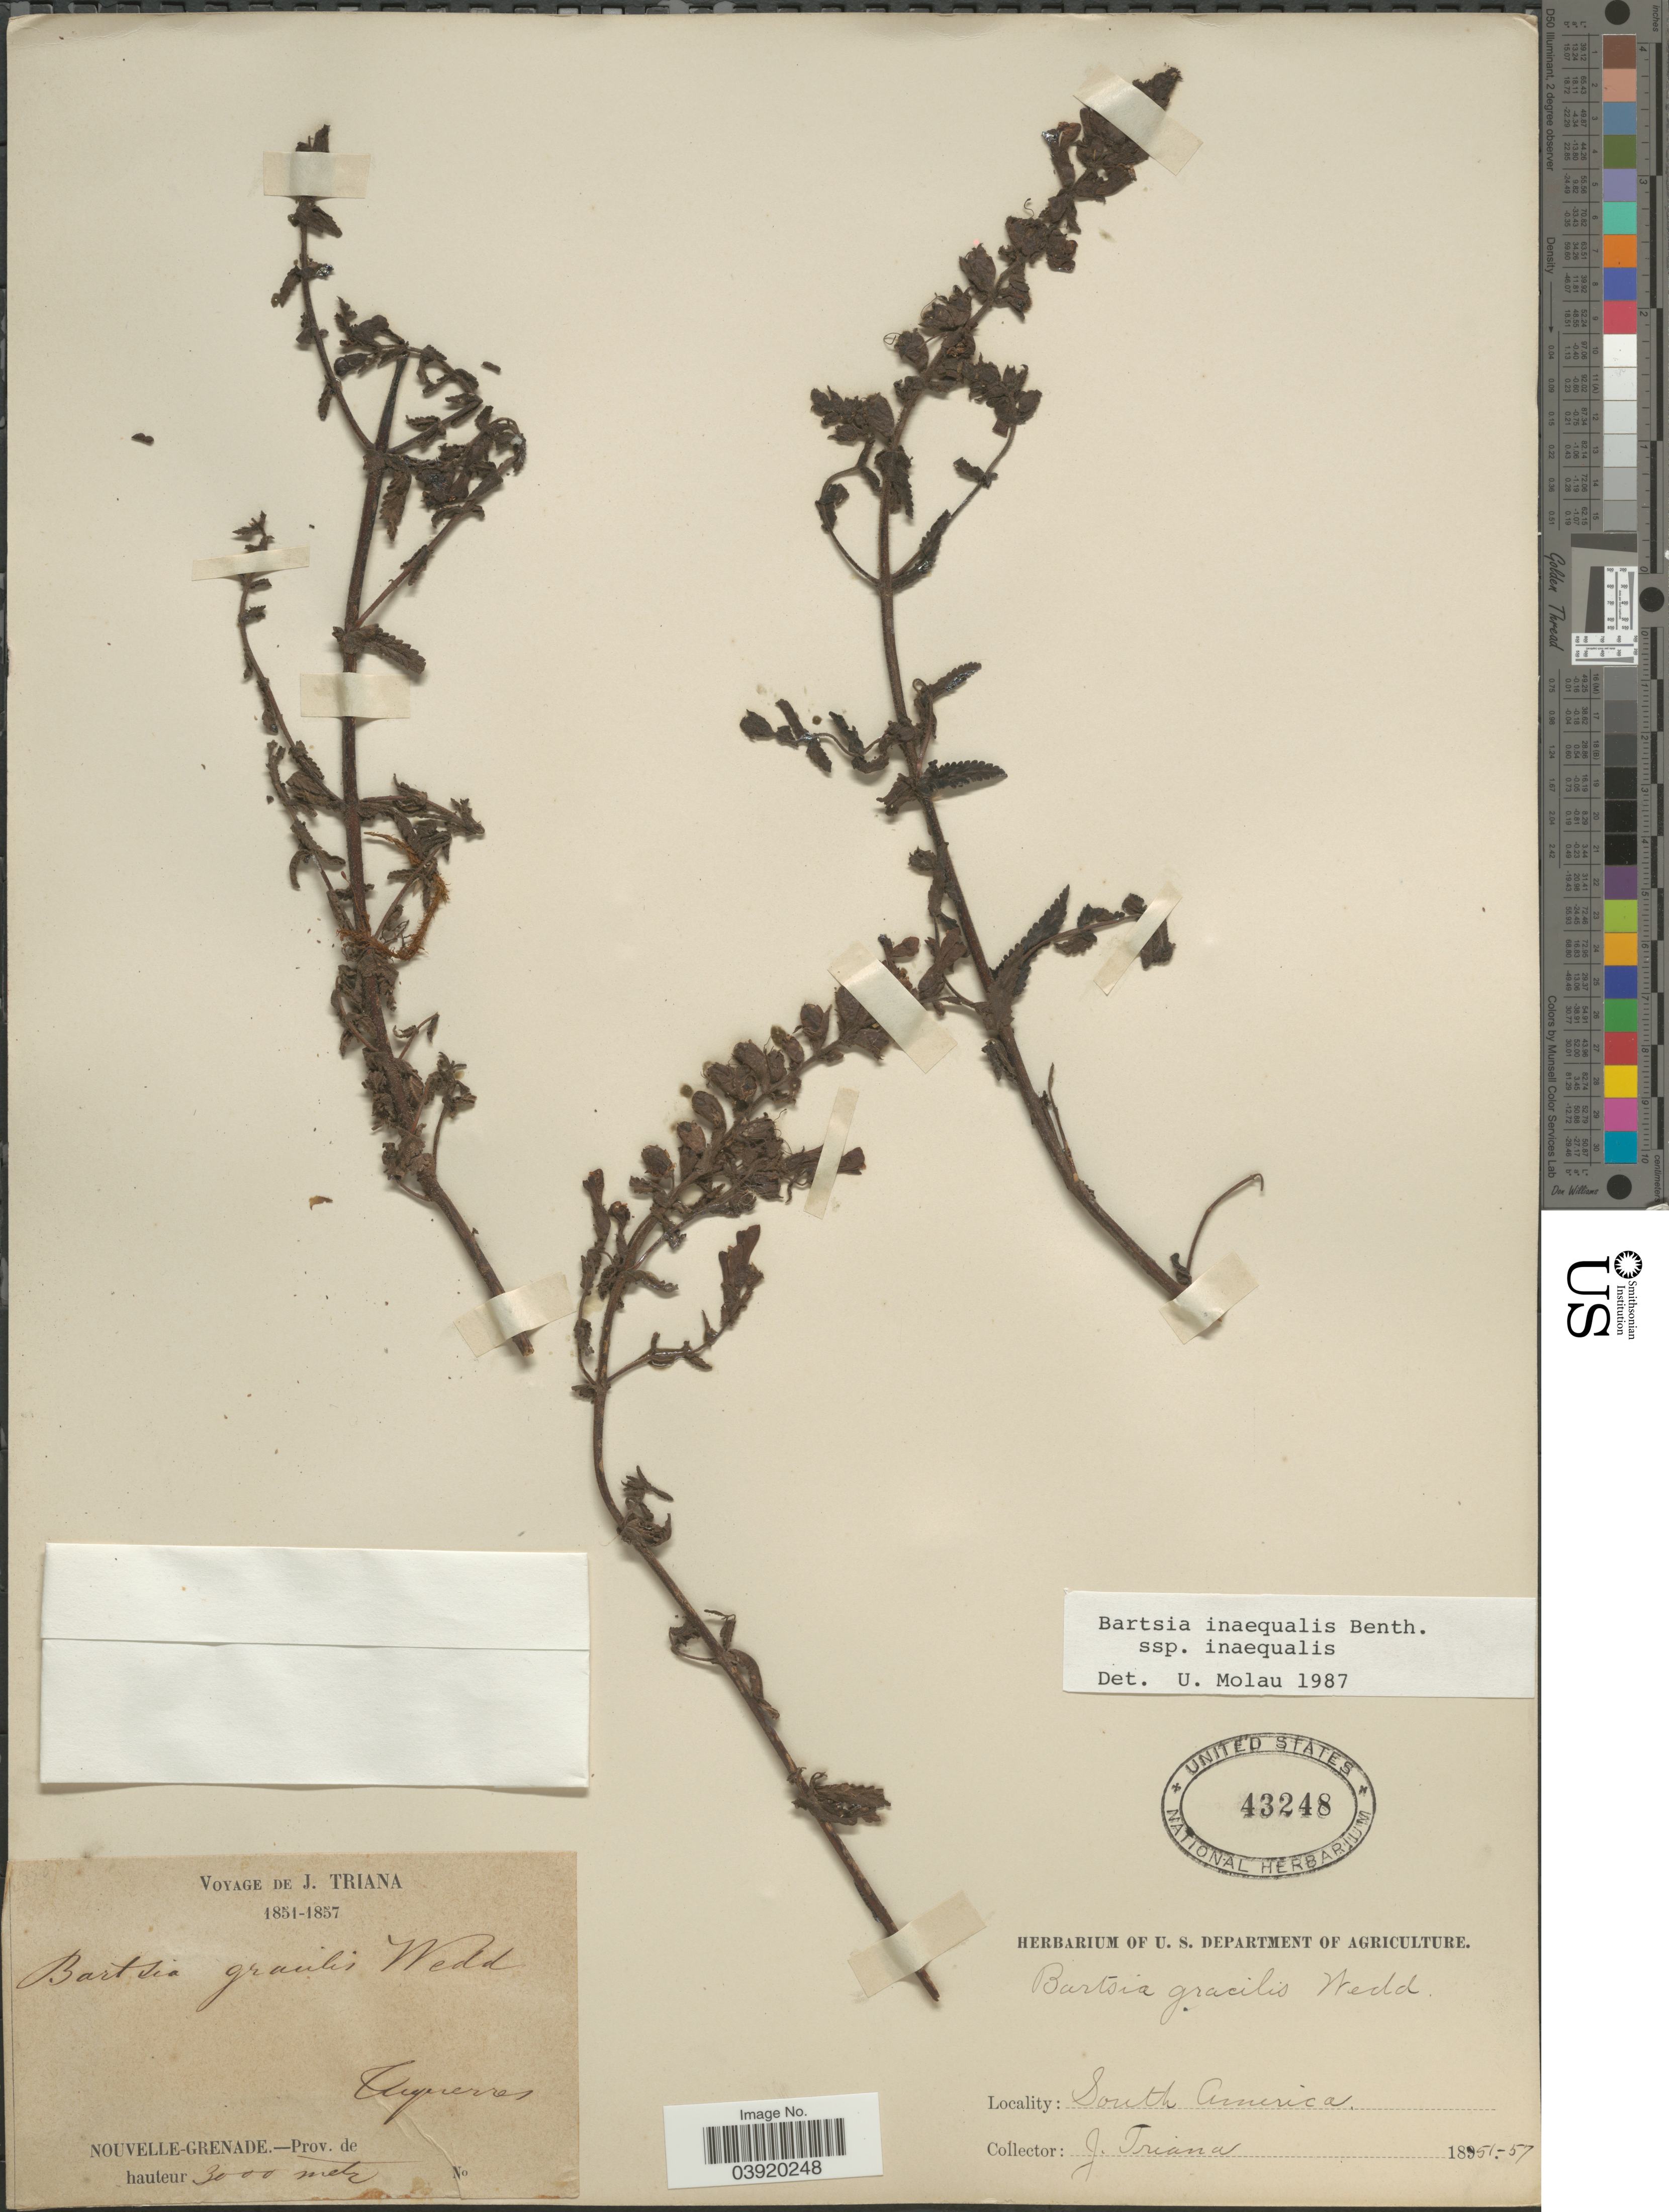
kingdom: Plantae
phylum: Tracheophyta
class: Magnoliopsida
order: Lamiales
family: Orobanchaceae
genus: Bartsia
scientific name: Bartsia inaequalis subsp. inaequalis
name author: Benth.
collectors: J. Triana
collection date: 1851/1857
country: Colombia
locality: Tuquerres. Nouvelle-Grenade. South America.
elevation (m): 3000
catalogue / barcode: US 43248